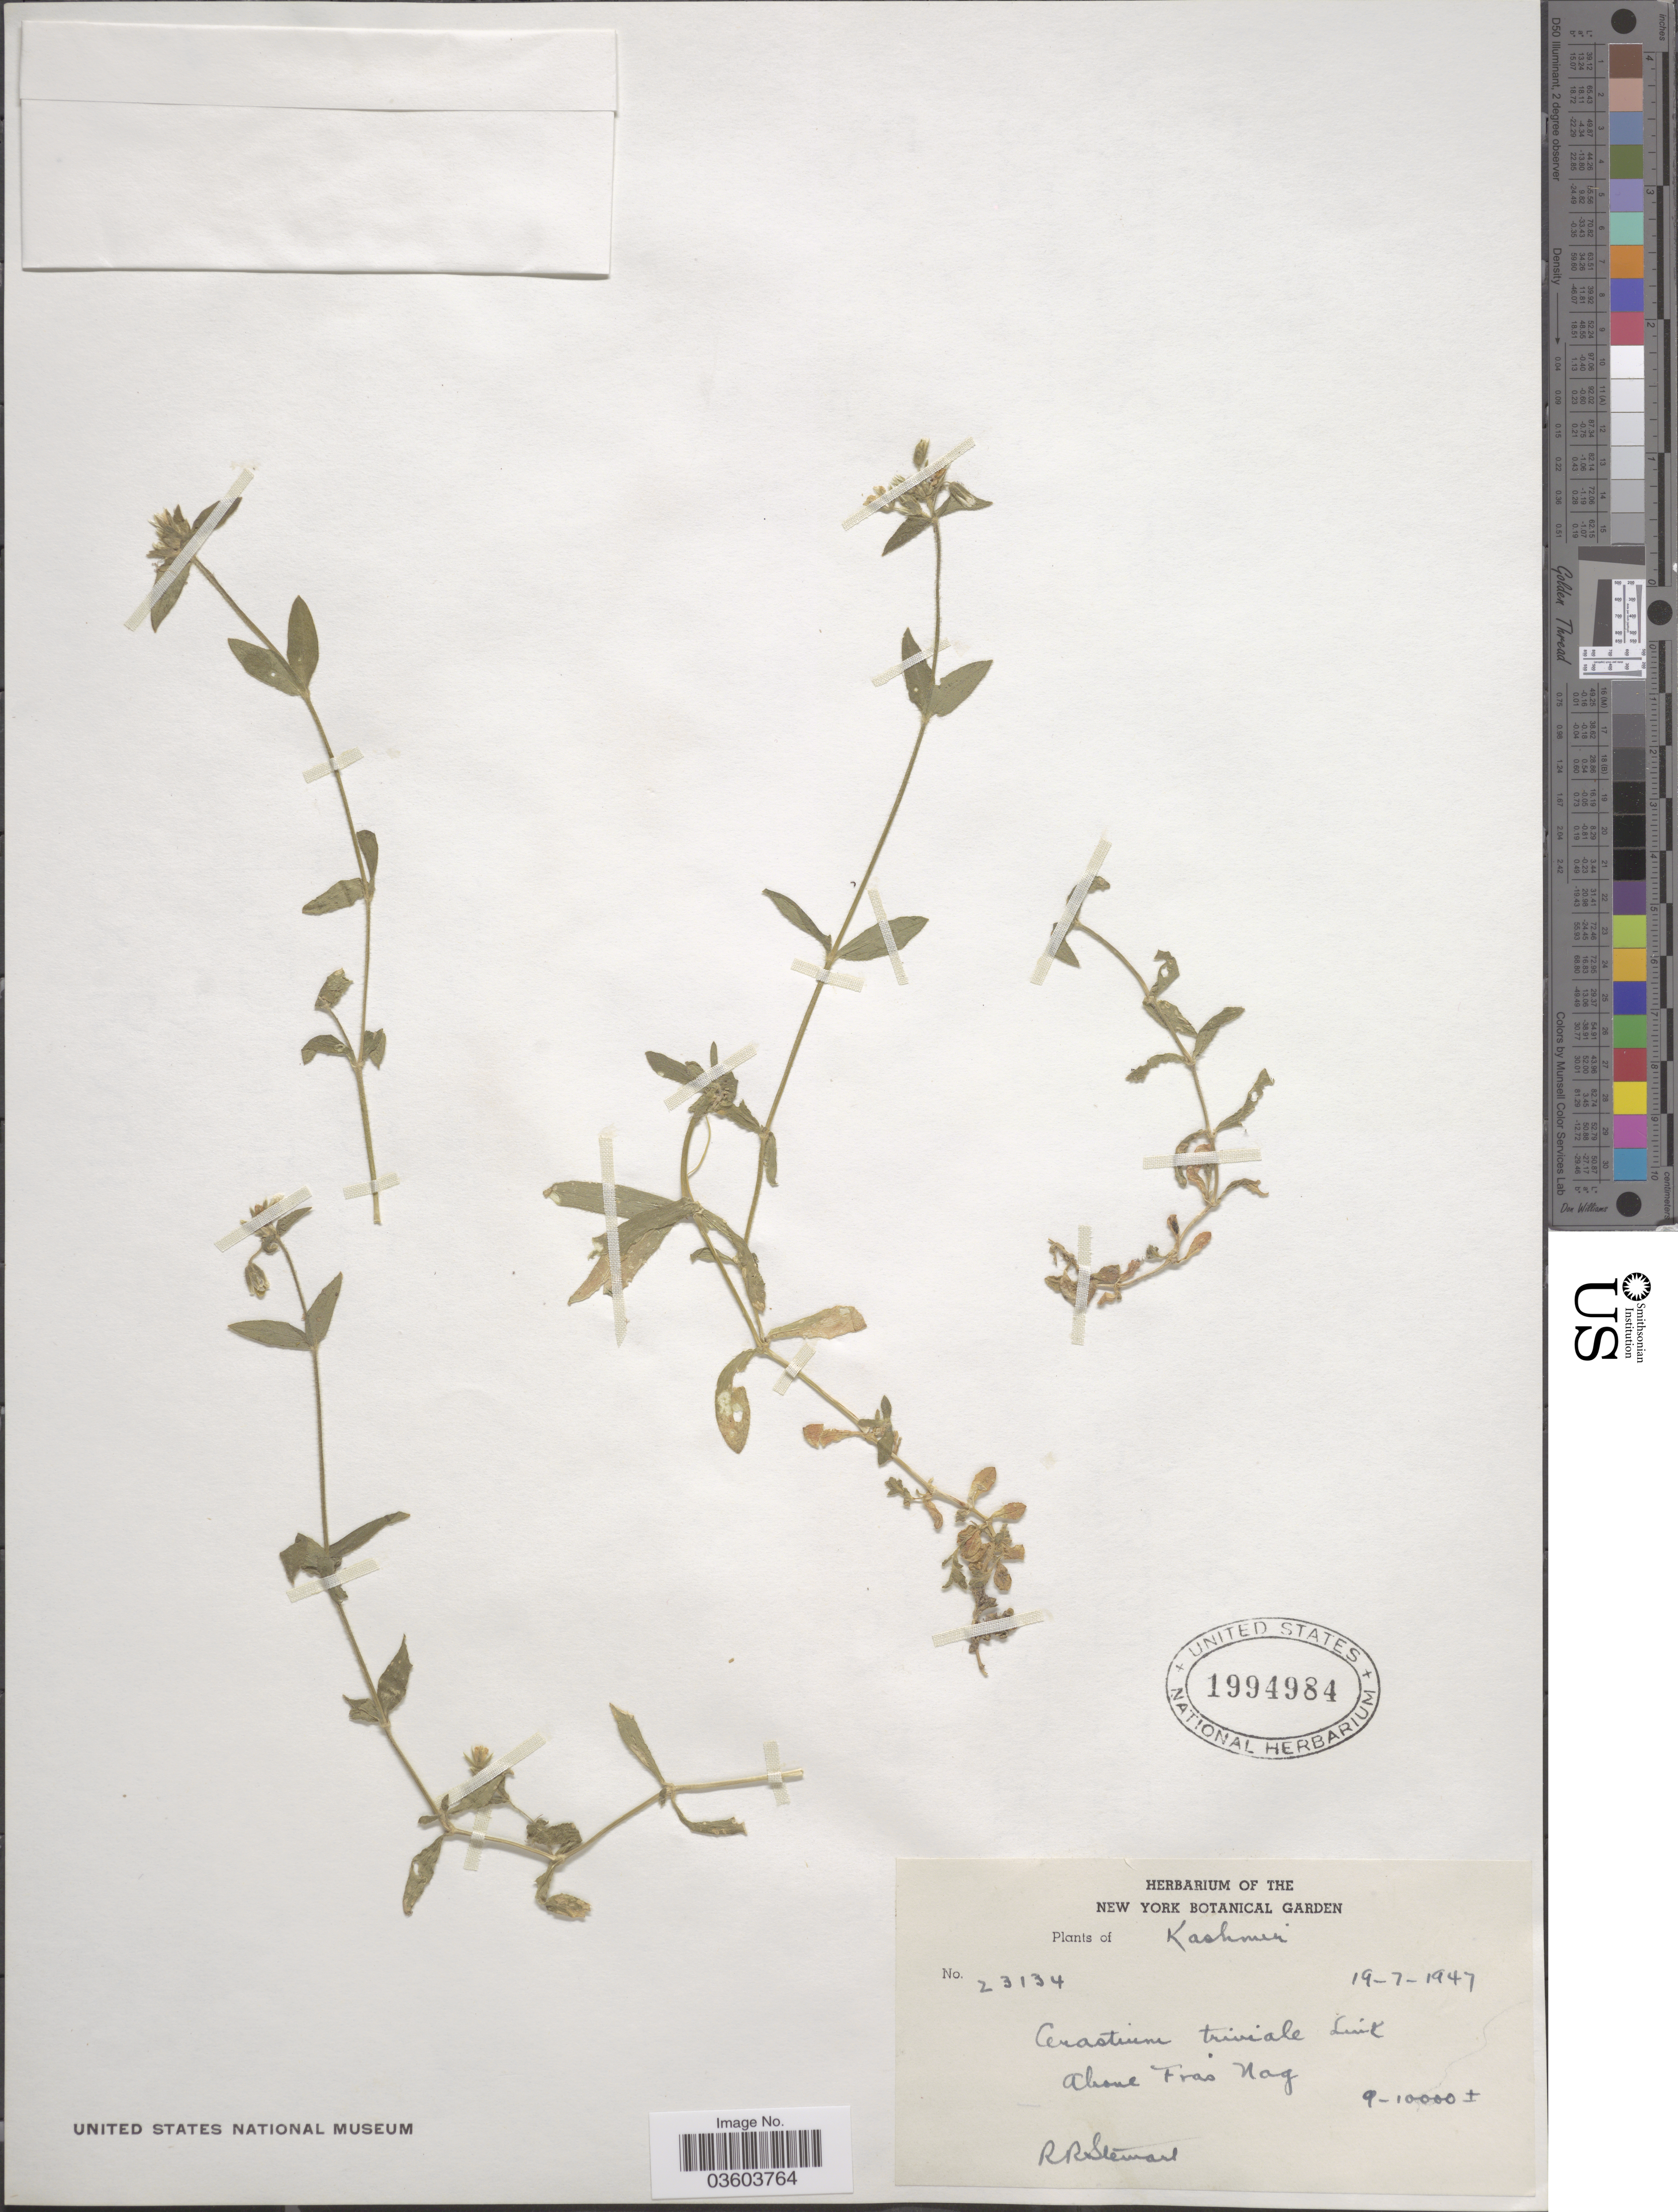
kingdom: Plantae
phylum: Tracheophyta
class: Magnoliopsida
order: Caryophyllales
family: Caryophyllaceae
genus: Cerastium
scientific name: Cerastium holosteoides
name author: Fr.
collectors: R. Stewart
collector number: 23134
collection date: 1947-07-19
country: India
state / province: Jammu and Kashmir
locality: Kashmir. Above Fras Nag.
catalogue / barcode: US 1994984